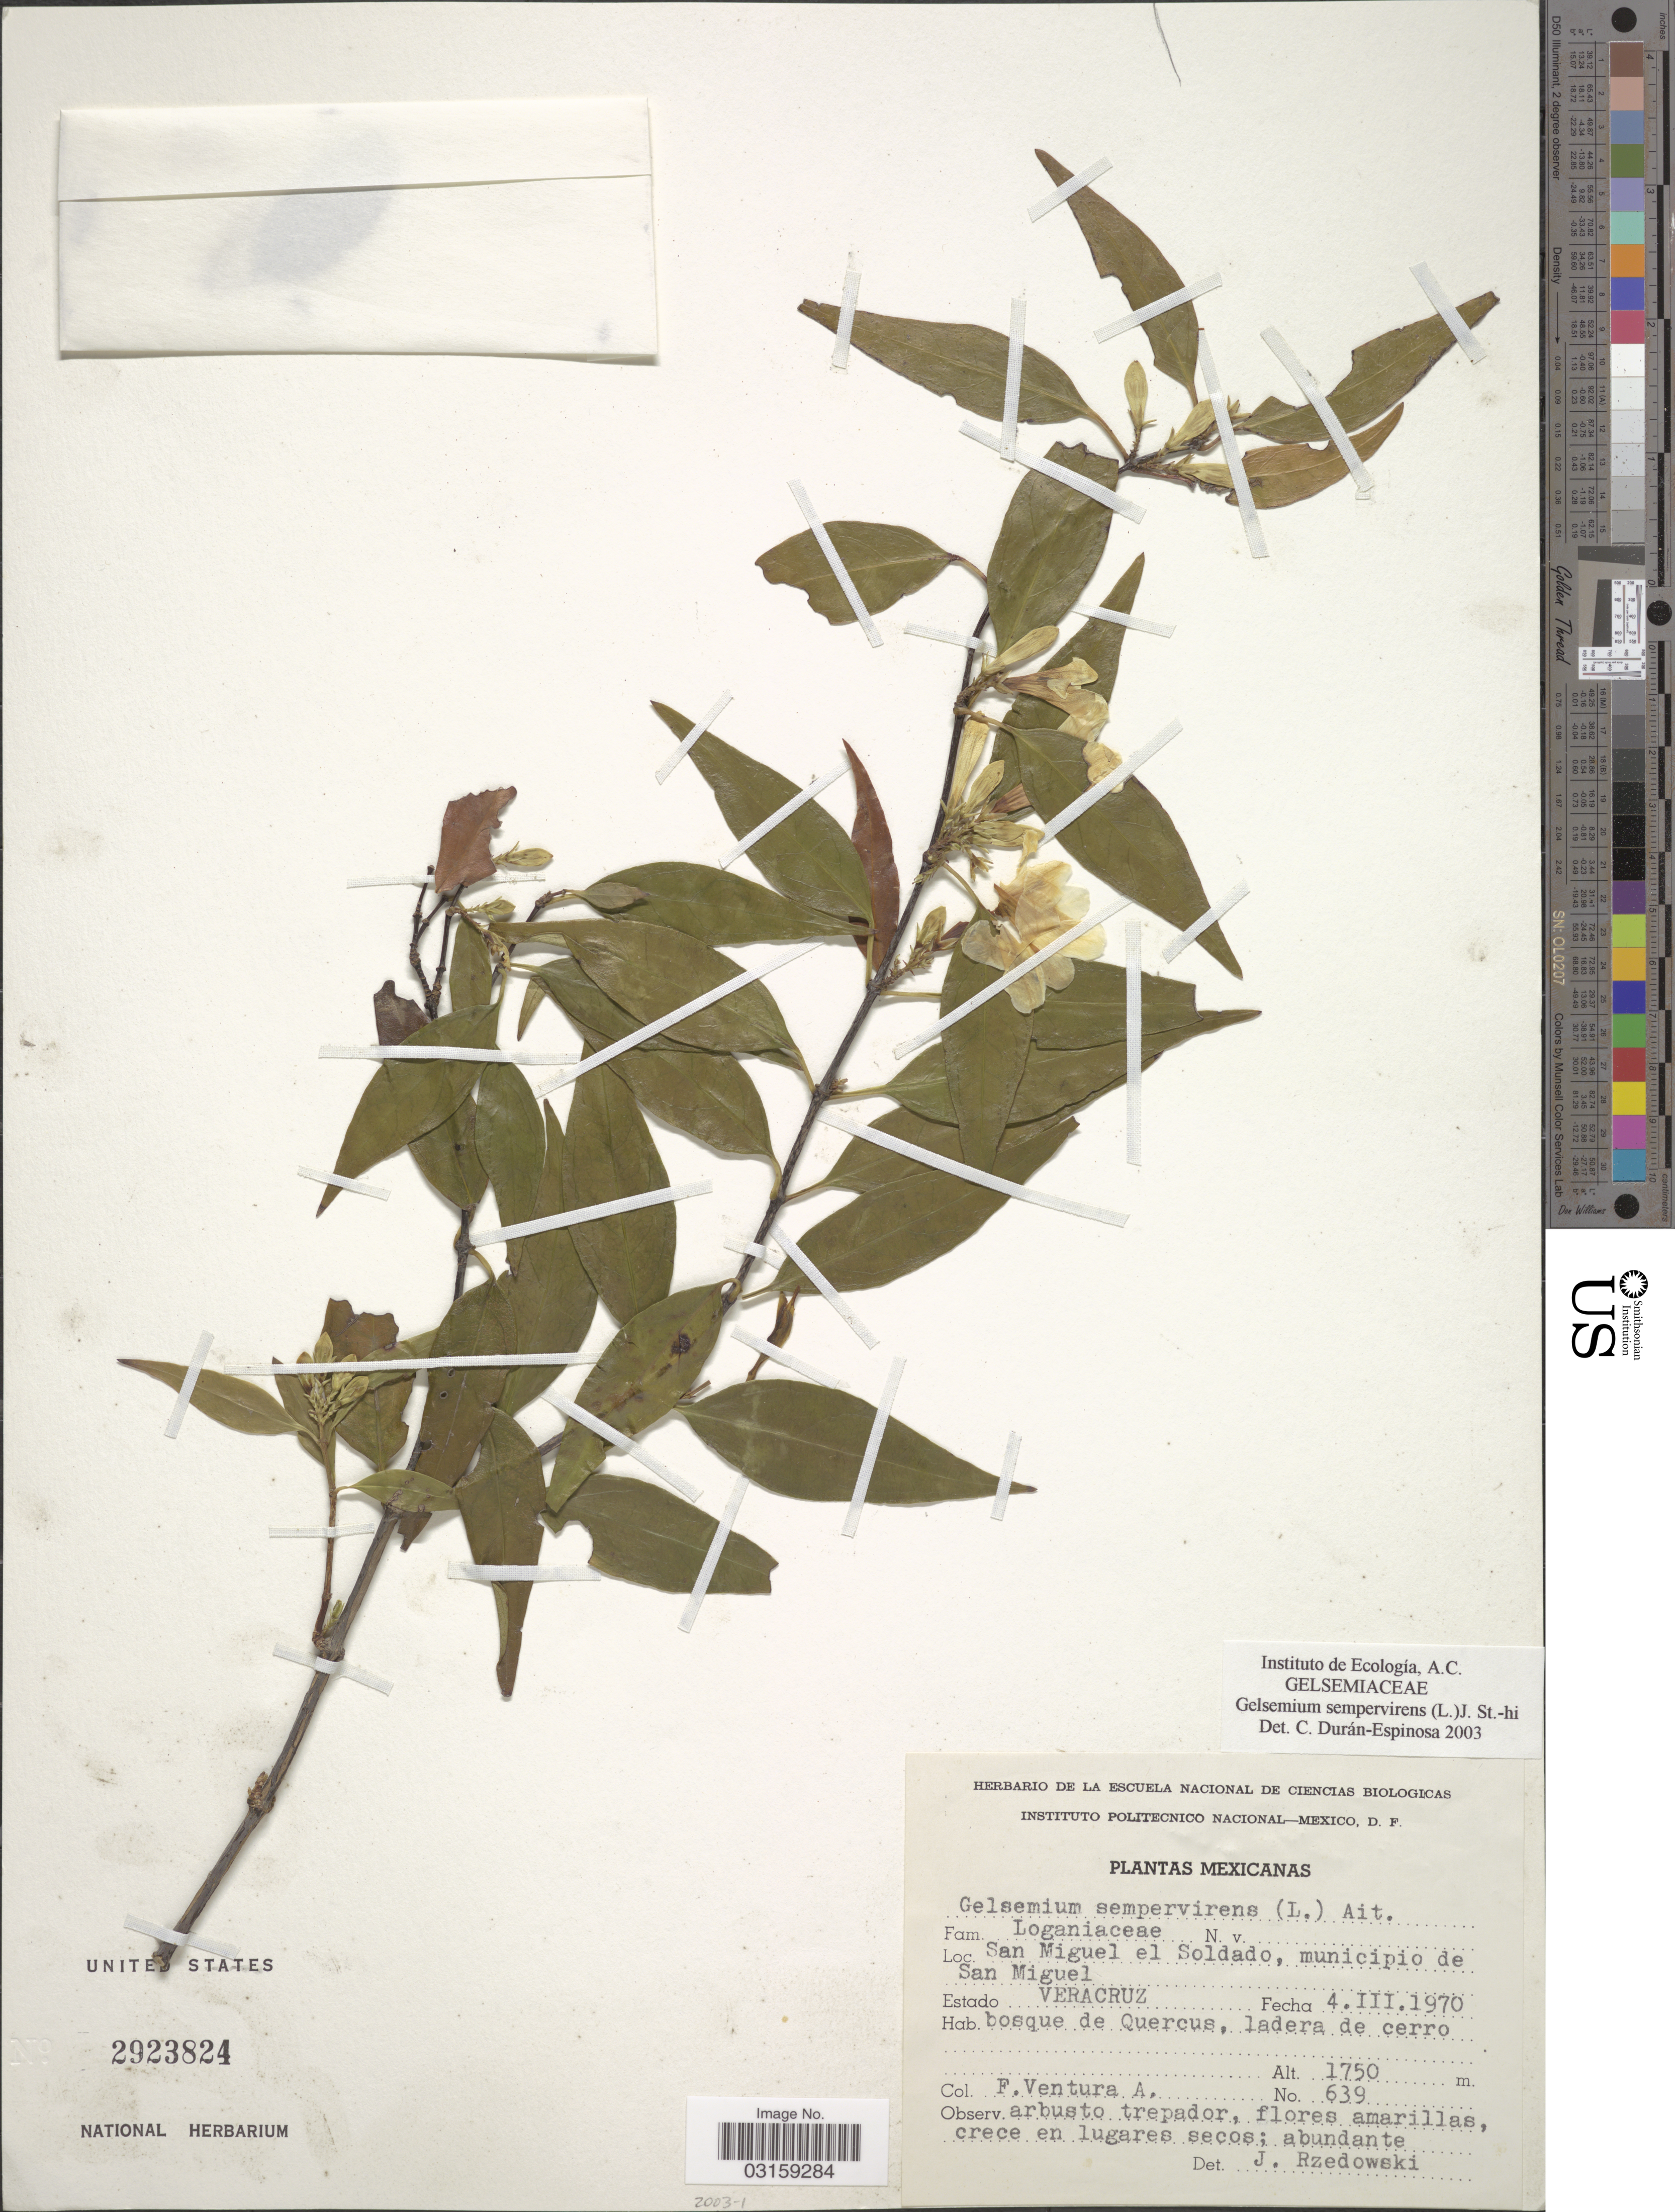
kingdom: Plantae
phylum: Tracheophyta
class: Magnoliopsida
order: Gentianales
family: Gelsemiaceae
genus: Gelsemium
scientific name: Gelsemium sempervirens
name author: (L.) J. St.-Hil.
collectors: F. Ventura A.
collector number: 639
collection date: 1970-03-04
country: Mexico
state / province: Veracruz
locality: San Miguel el Soldado, municipio de San Miguel. Estado Veracruz.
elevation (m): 1750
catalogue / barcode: US 2923824